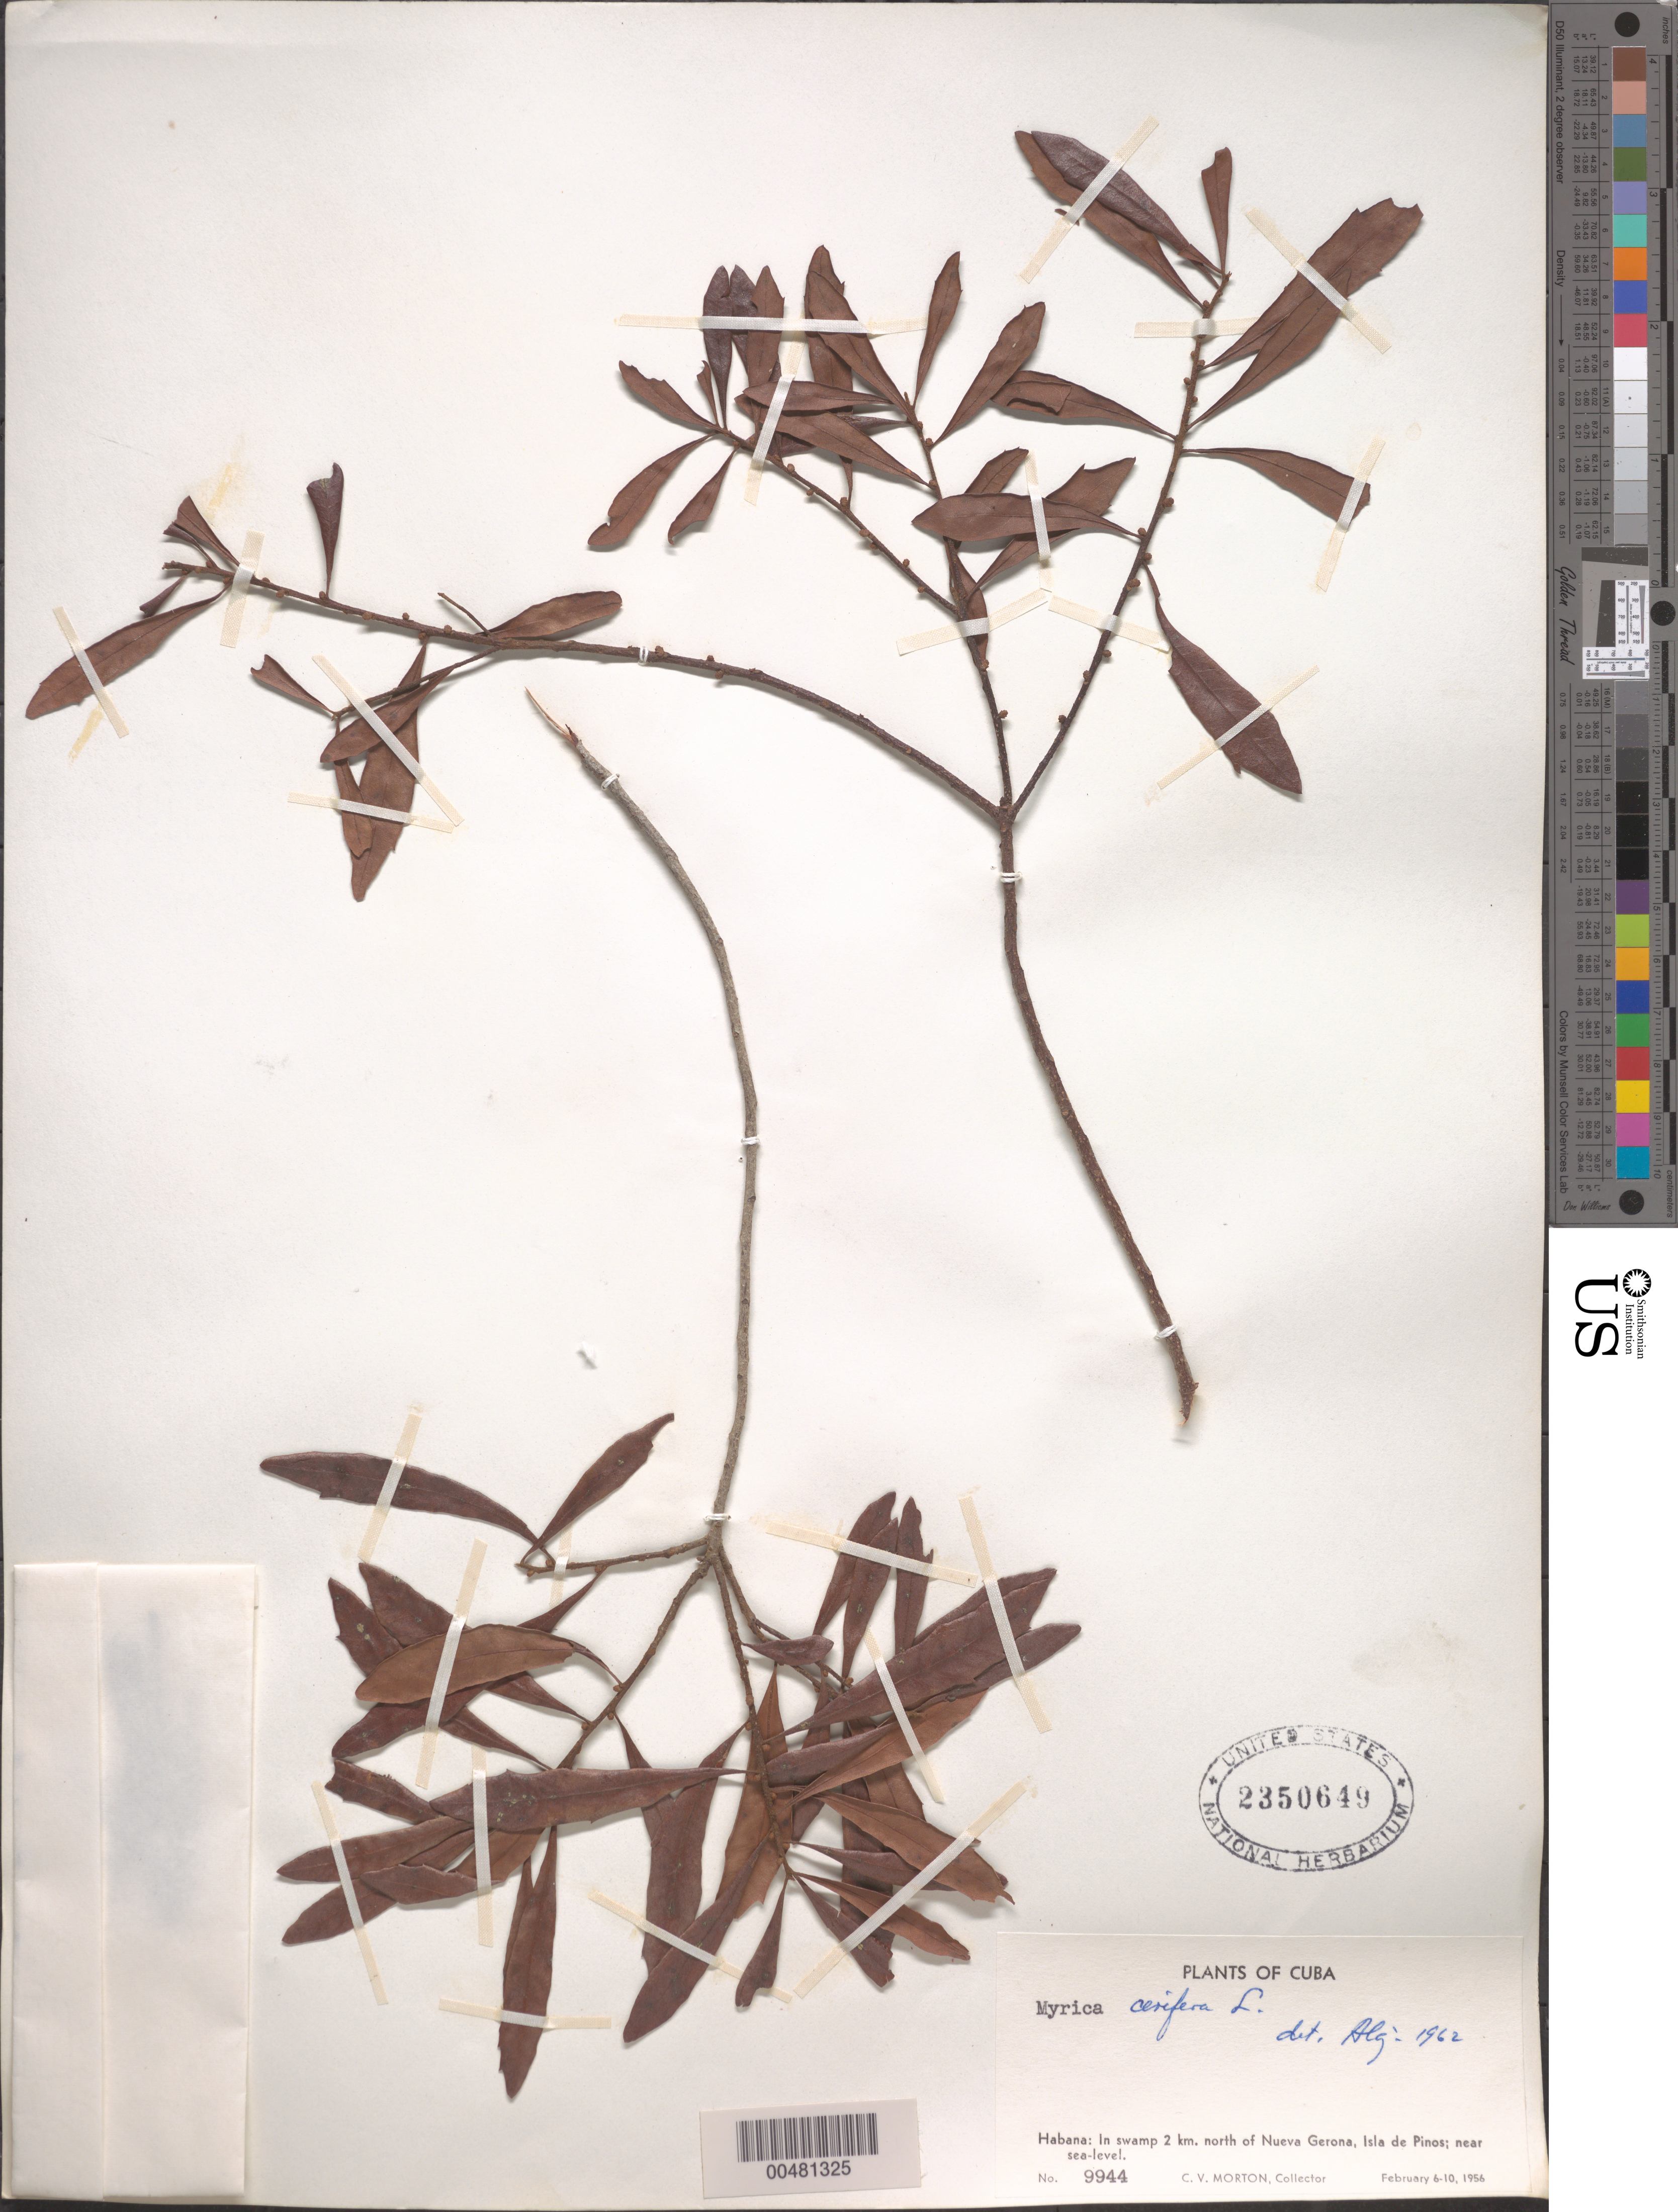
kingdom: Plantae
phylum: Tracheophyta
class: Magnoliopsida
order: Fagales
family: Myricaceae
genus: Morella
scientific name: Morella cerifera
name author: (L.) Small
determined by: Strong, M. T., (US), Smithsonian Institution - National Museum of Natural History (UNITED STATES)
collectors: C. V. Morton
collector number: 9944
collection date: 1956-02-06/1956-02-10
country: Cuba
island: Isla de la Juventud [Isla de Pinos]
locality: Habana: in swamp 2 km N of Nueva Gerona.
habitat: In swamp.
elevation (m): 0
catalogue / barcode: US 2350649